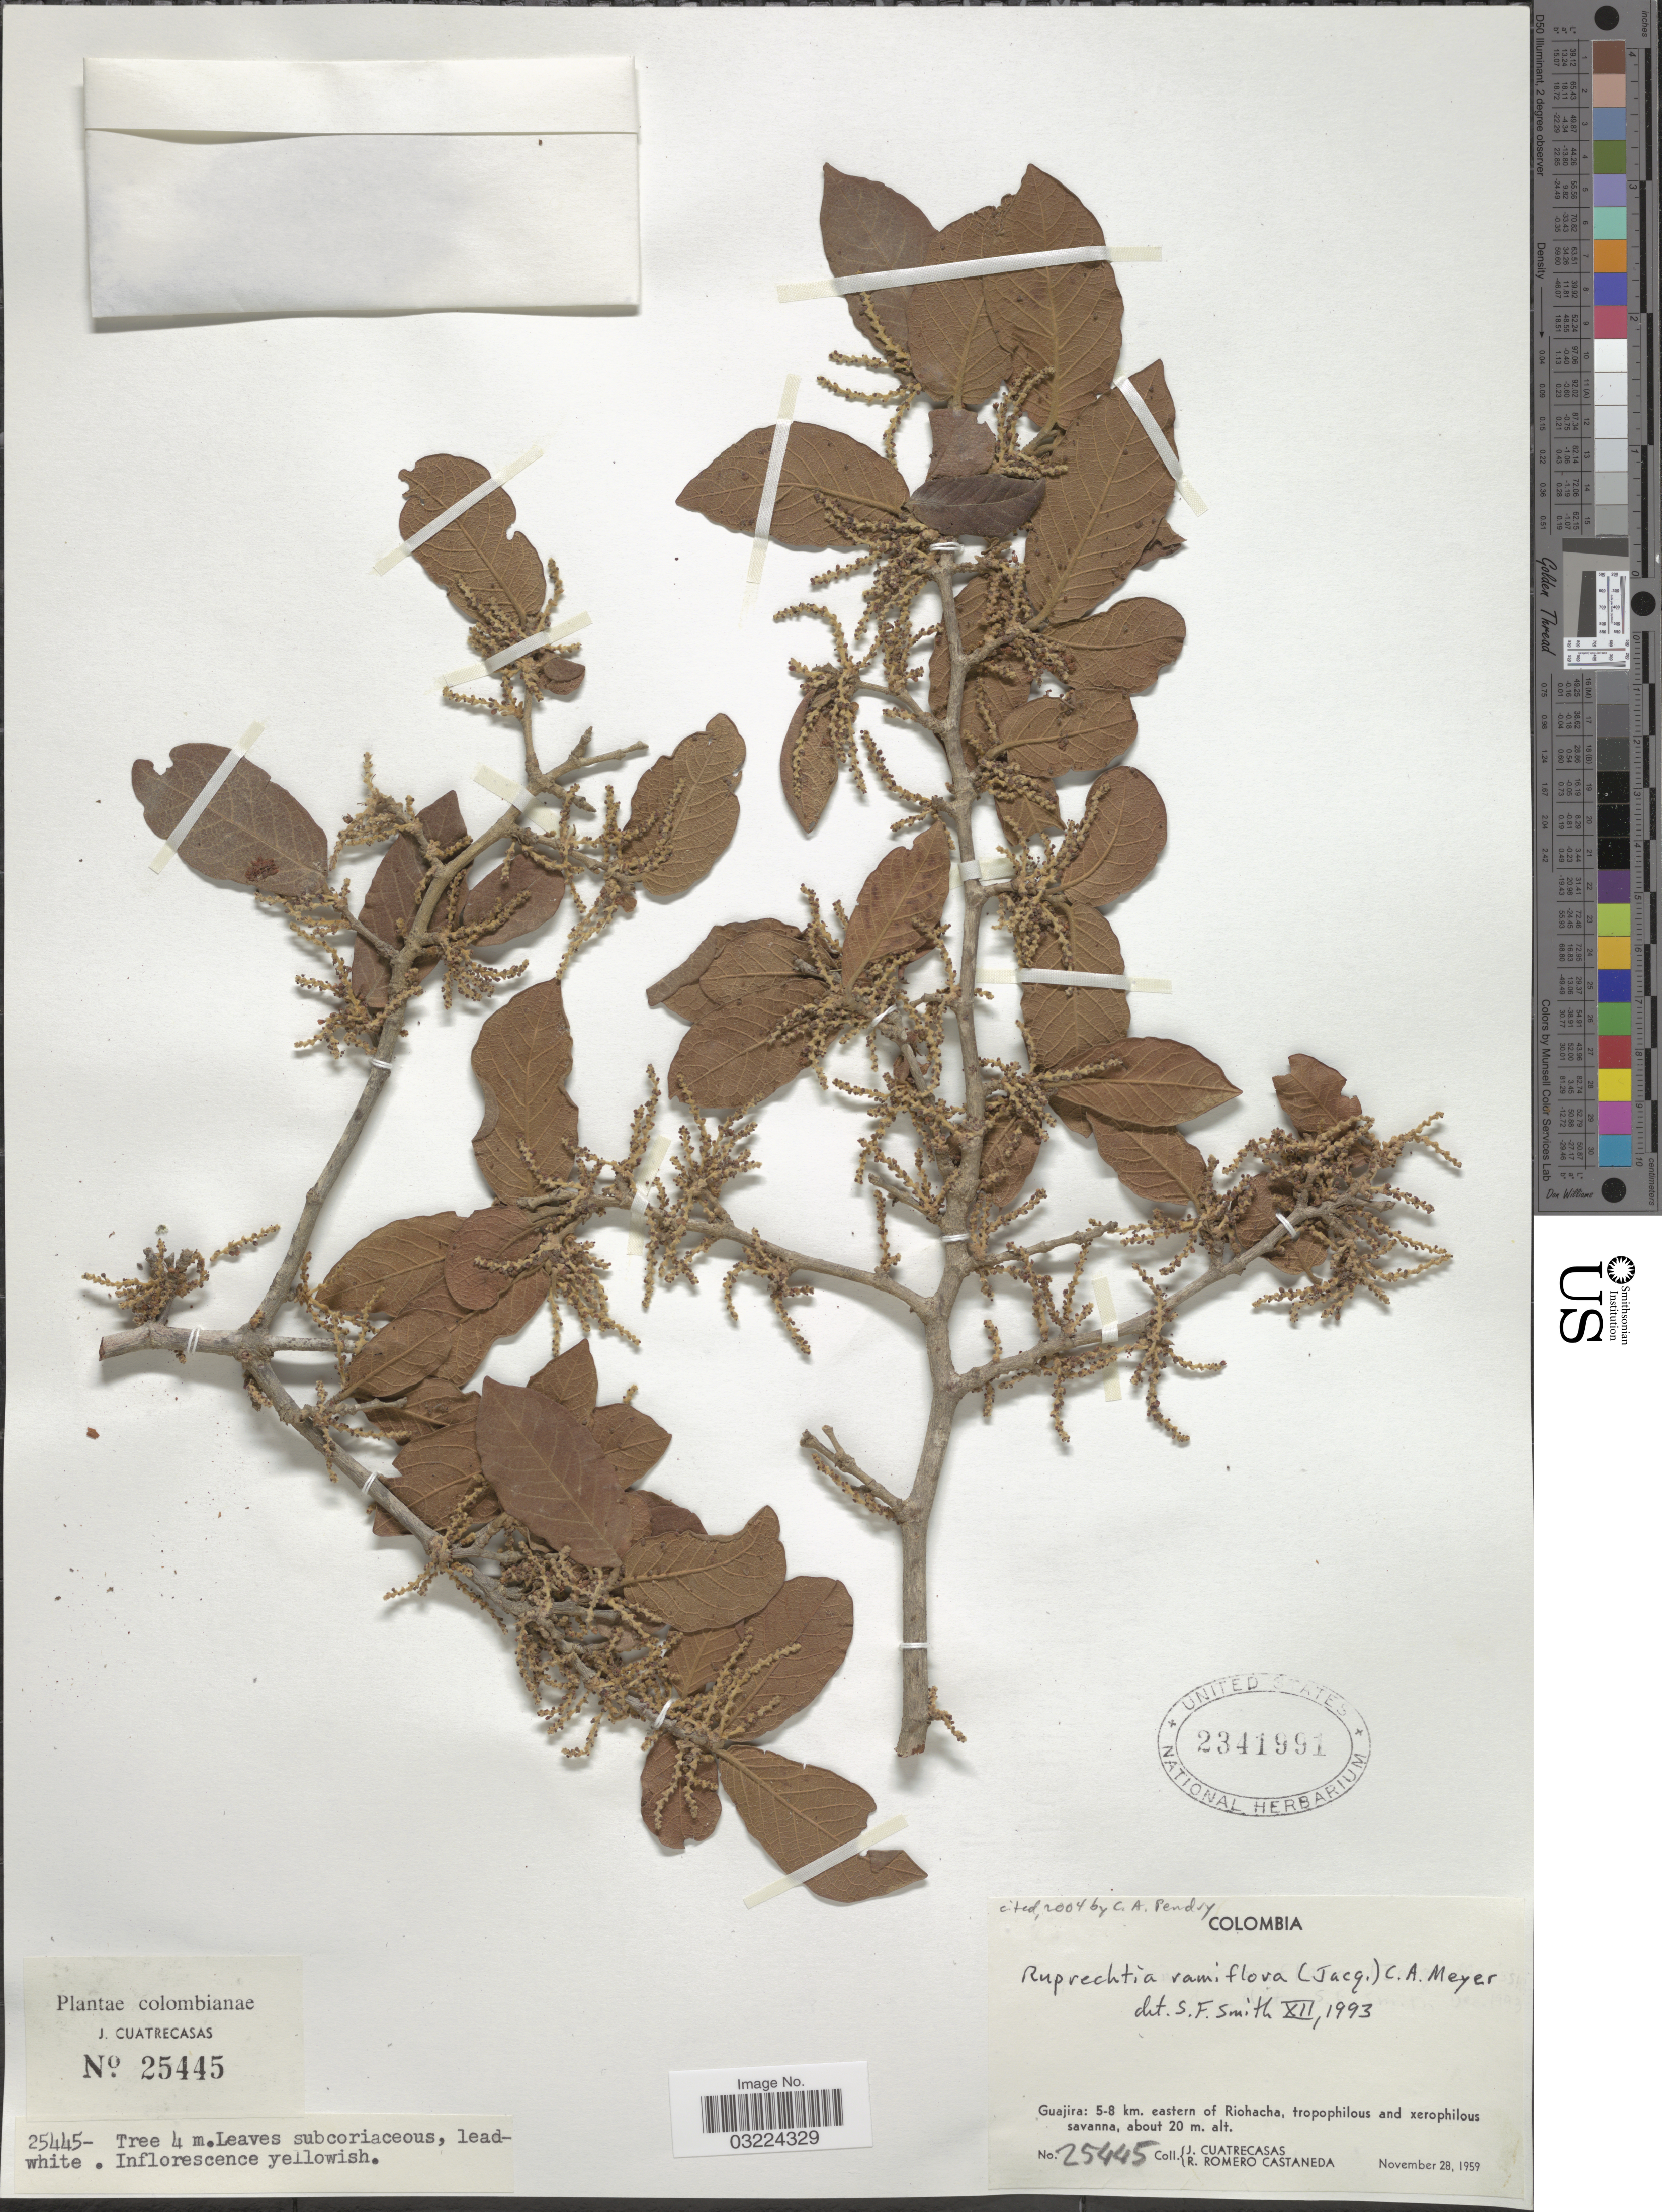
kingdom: Plantae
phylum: Tracheophyta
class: Magnoliopsida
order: Caryophyllales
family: Polygonaceae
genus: Ruprechtia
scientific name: Ruprechtia ramiflora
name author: (Jacq.) C.A. Mey.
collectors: J. Cuatrecasas & R. Romero Castañeda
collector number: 25445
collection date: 1959-11-28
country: Colombia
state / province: La Guajira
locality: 5-8 km. eastern of Riohacha.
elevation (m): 20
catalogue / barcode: US 2341991